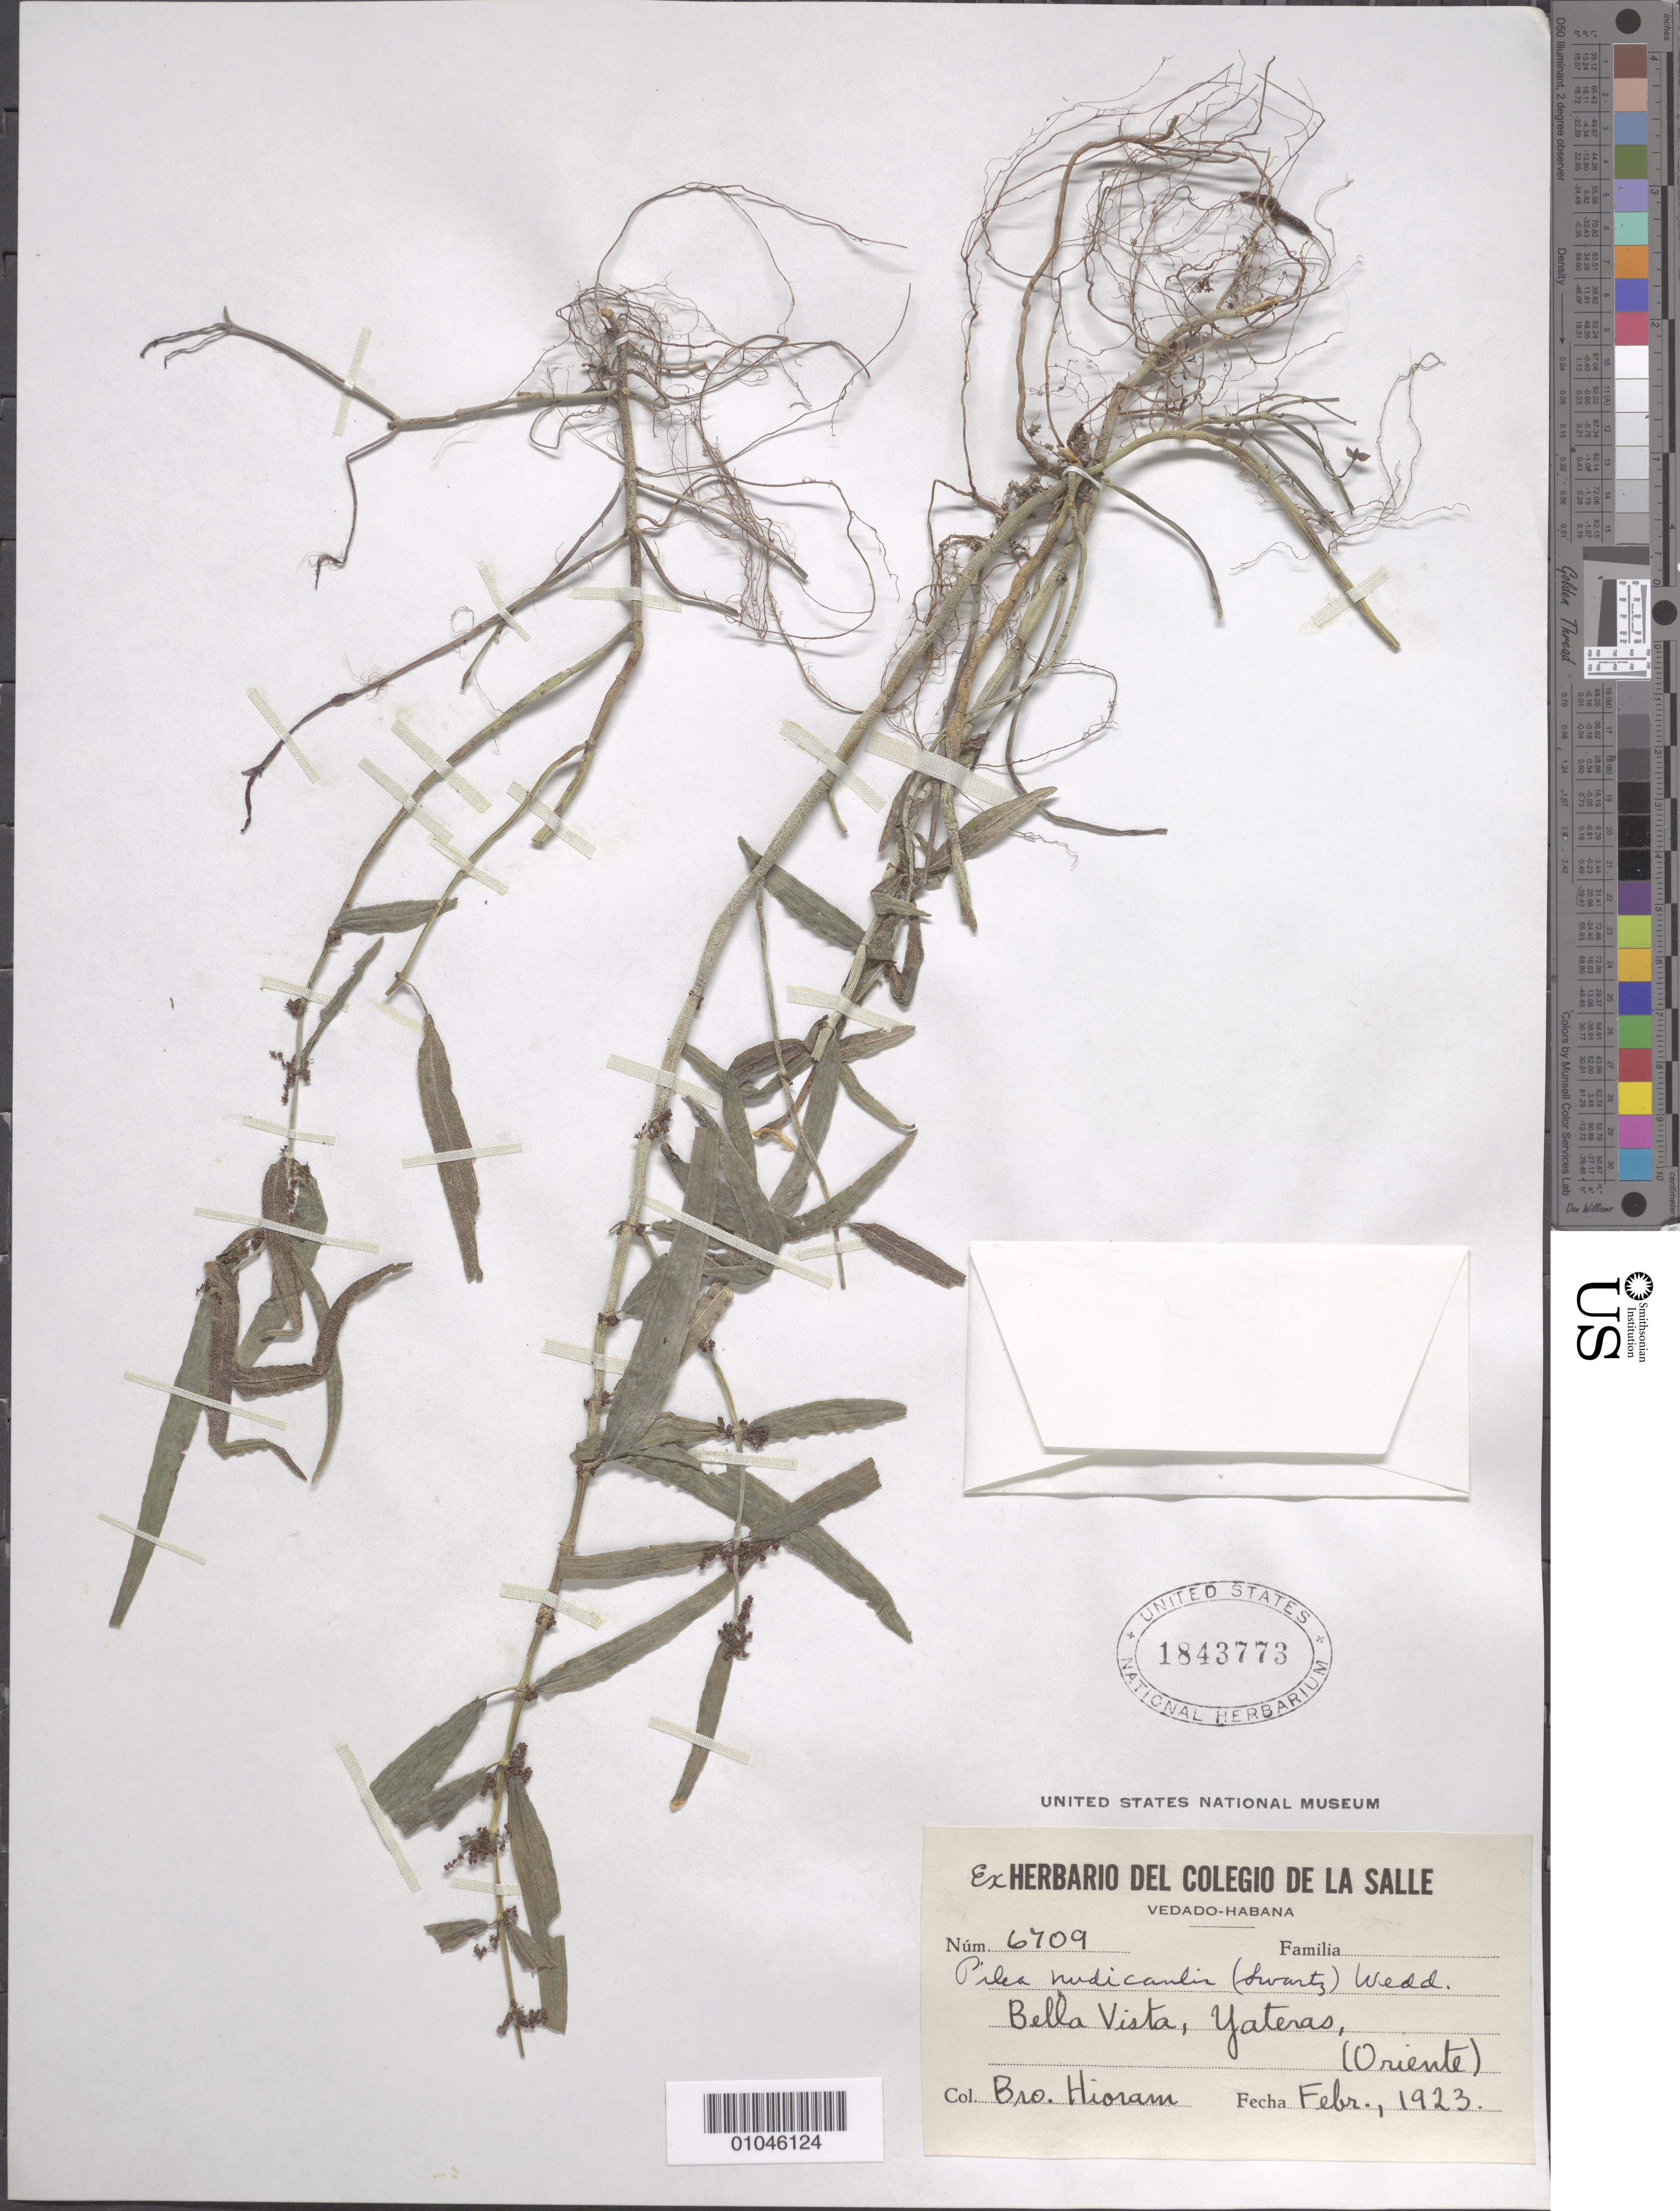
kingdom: Plantae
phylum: Tracheophyta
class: Magnoliopsida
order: Rosales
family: Urticaceae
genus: Pilea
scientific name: Pilea nudicaulis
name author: (Sw.) Wedd.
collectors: Bro. Hioram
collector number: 6709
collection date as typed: Feb 1923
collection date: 1923-02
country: Cuba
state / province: Oriente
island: Cuba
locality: Bella Vista, Yateras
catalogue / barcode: US 1843773